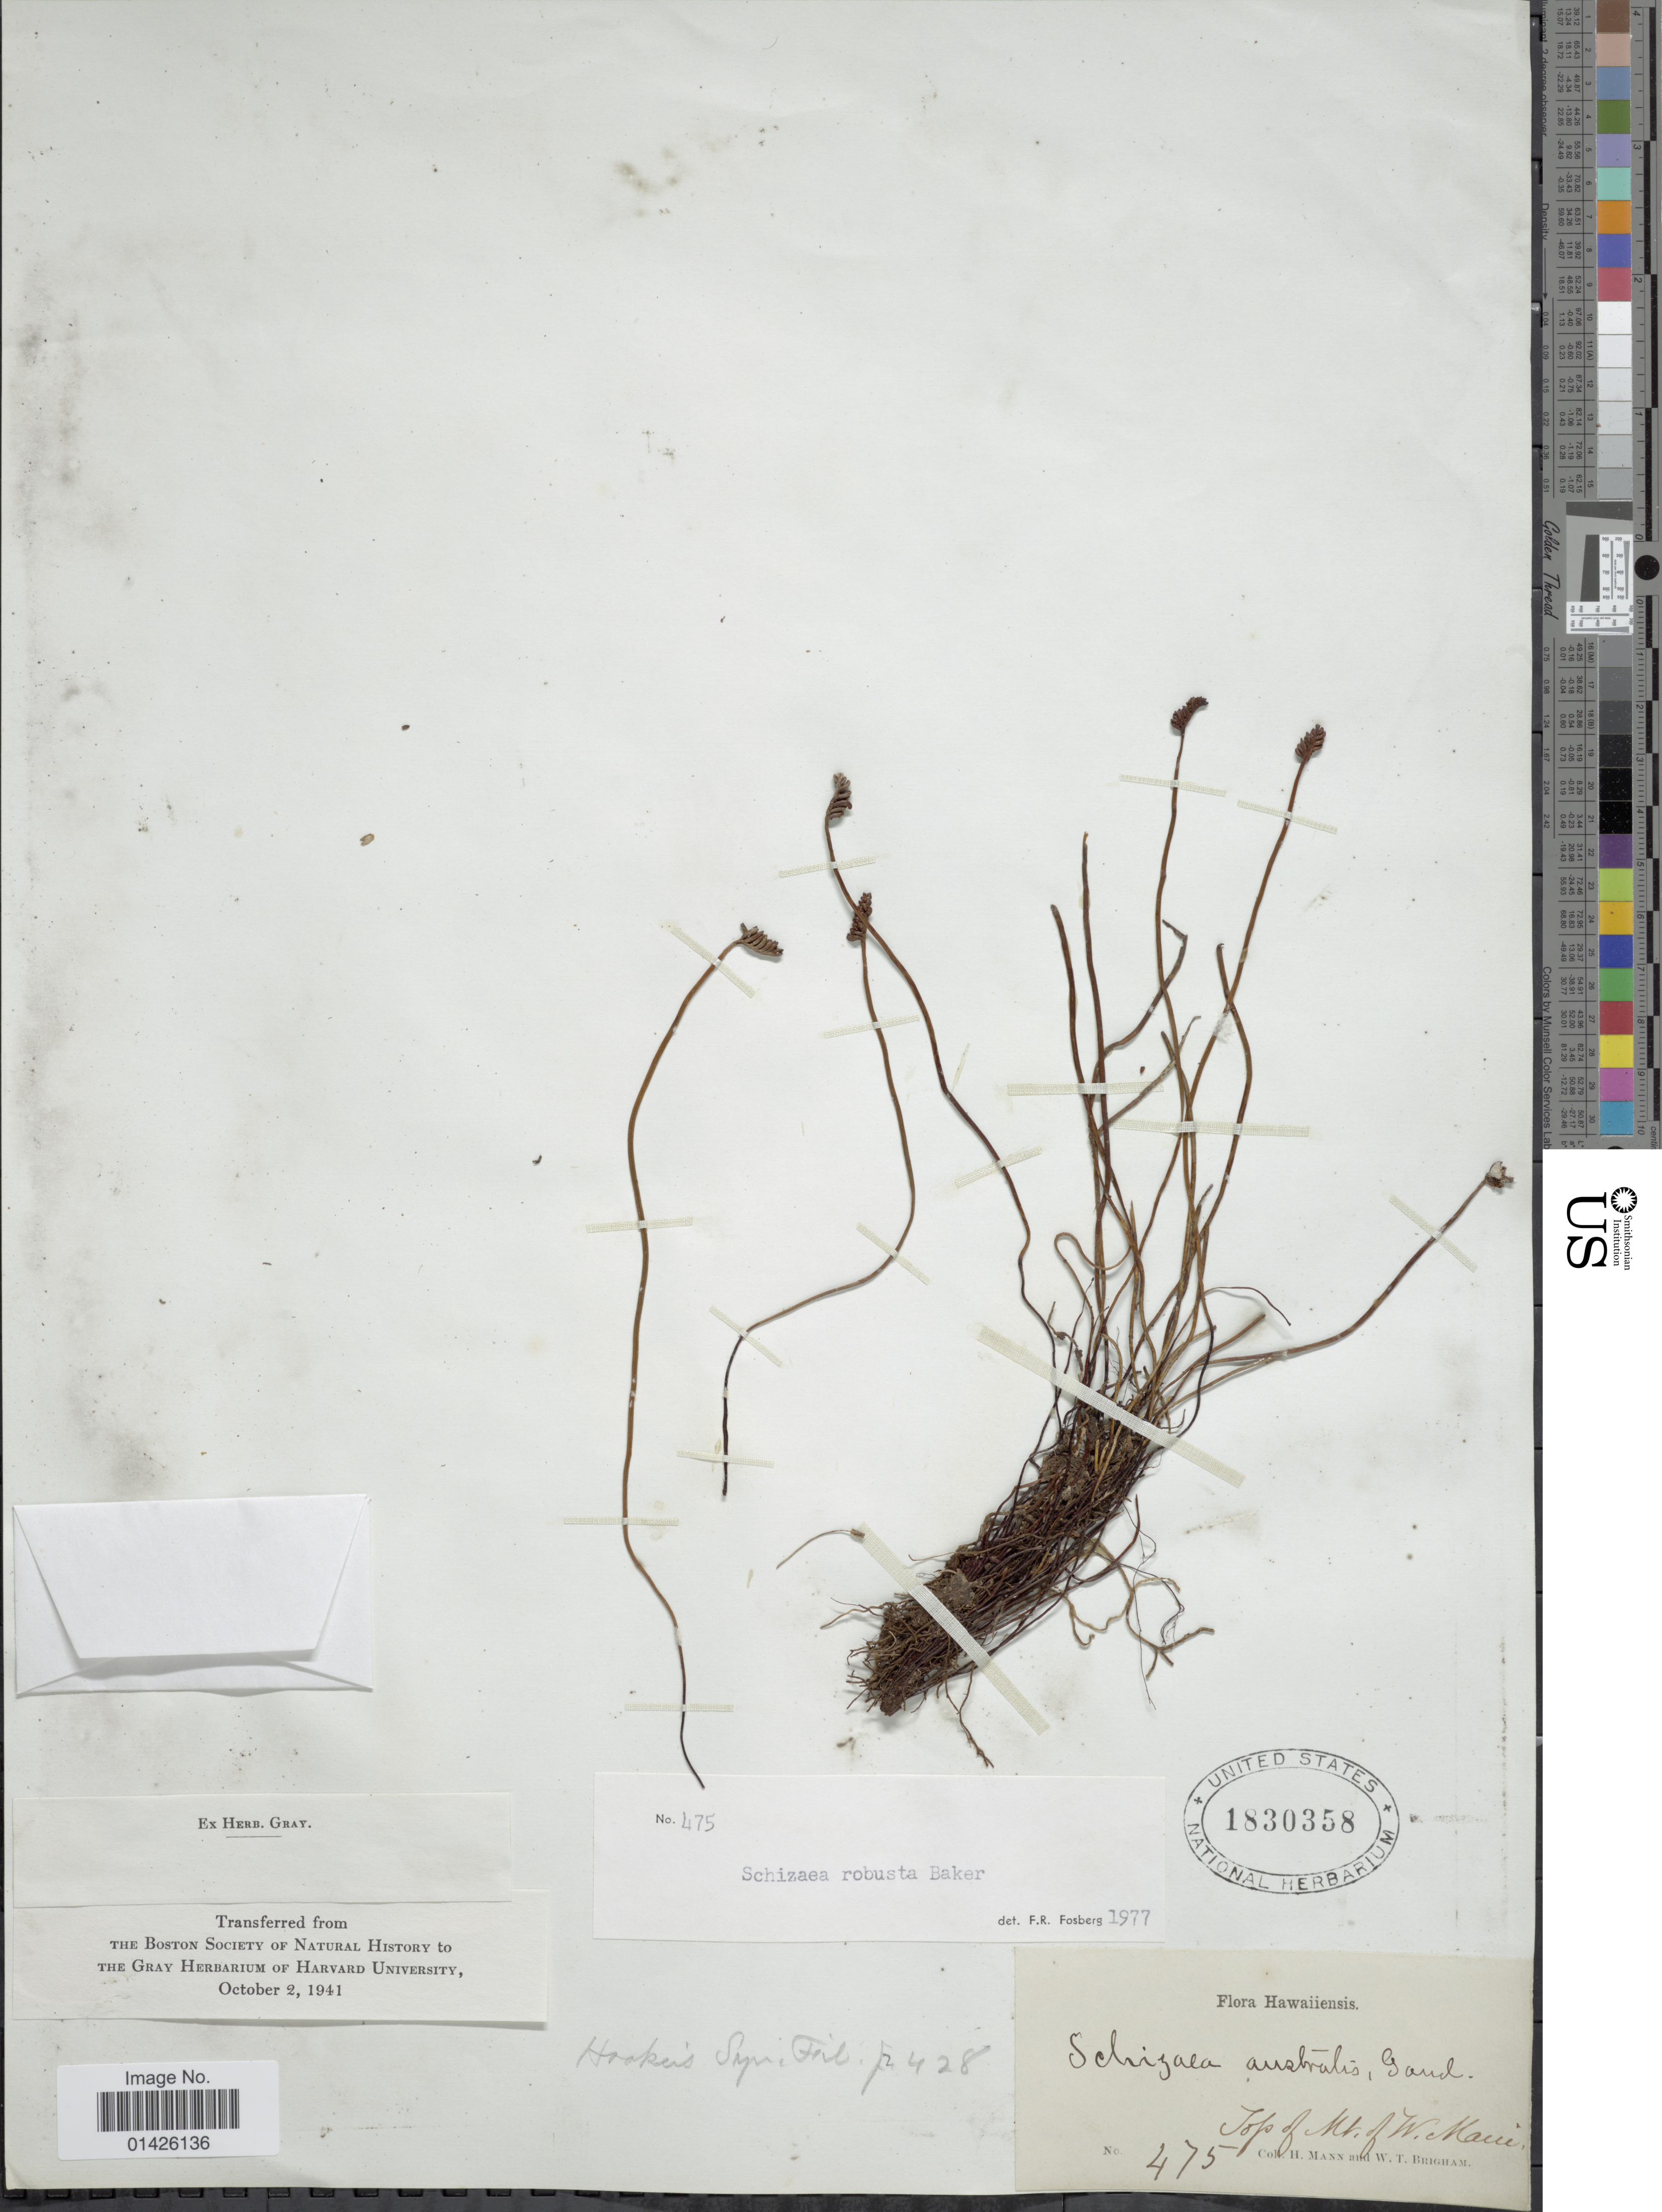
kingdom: Plantae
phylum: Tracheophyta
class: Polypodiopsida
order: Schizaeales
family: Schizaeaceae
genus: Schizaea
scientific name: Schizaea robusta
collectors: H. Mann & W. T. Brigham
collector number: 475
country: United States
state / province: Hawaii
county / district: Maui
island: Maui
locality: Top of Mt of W Maui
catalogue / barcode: US 1830358